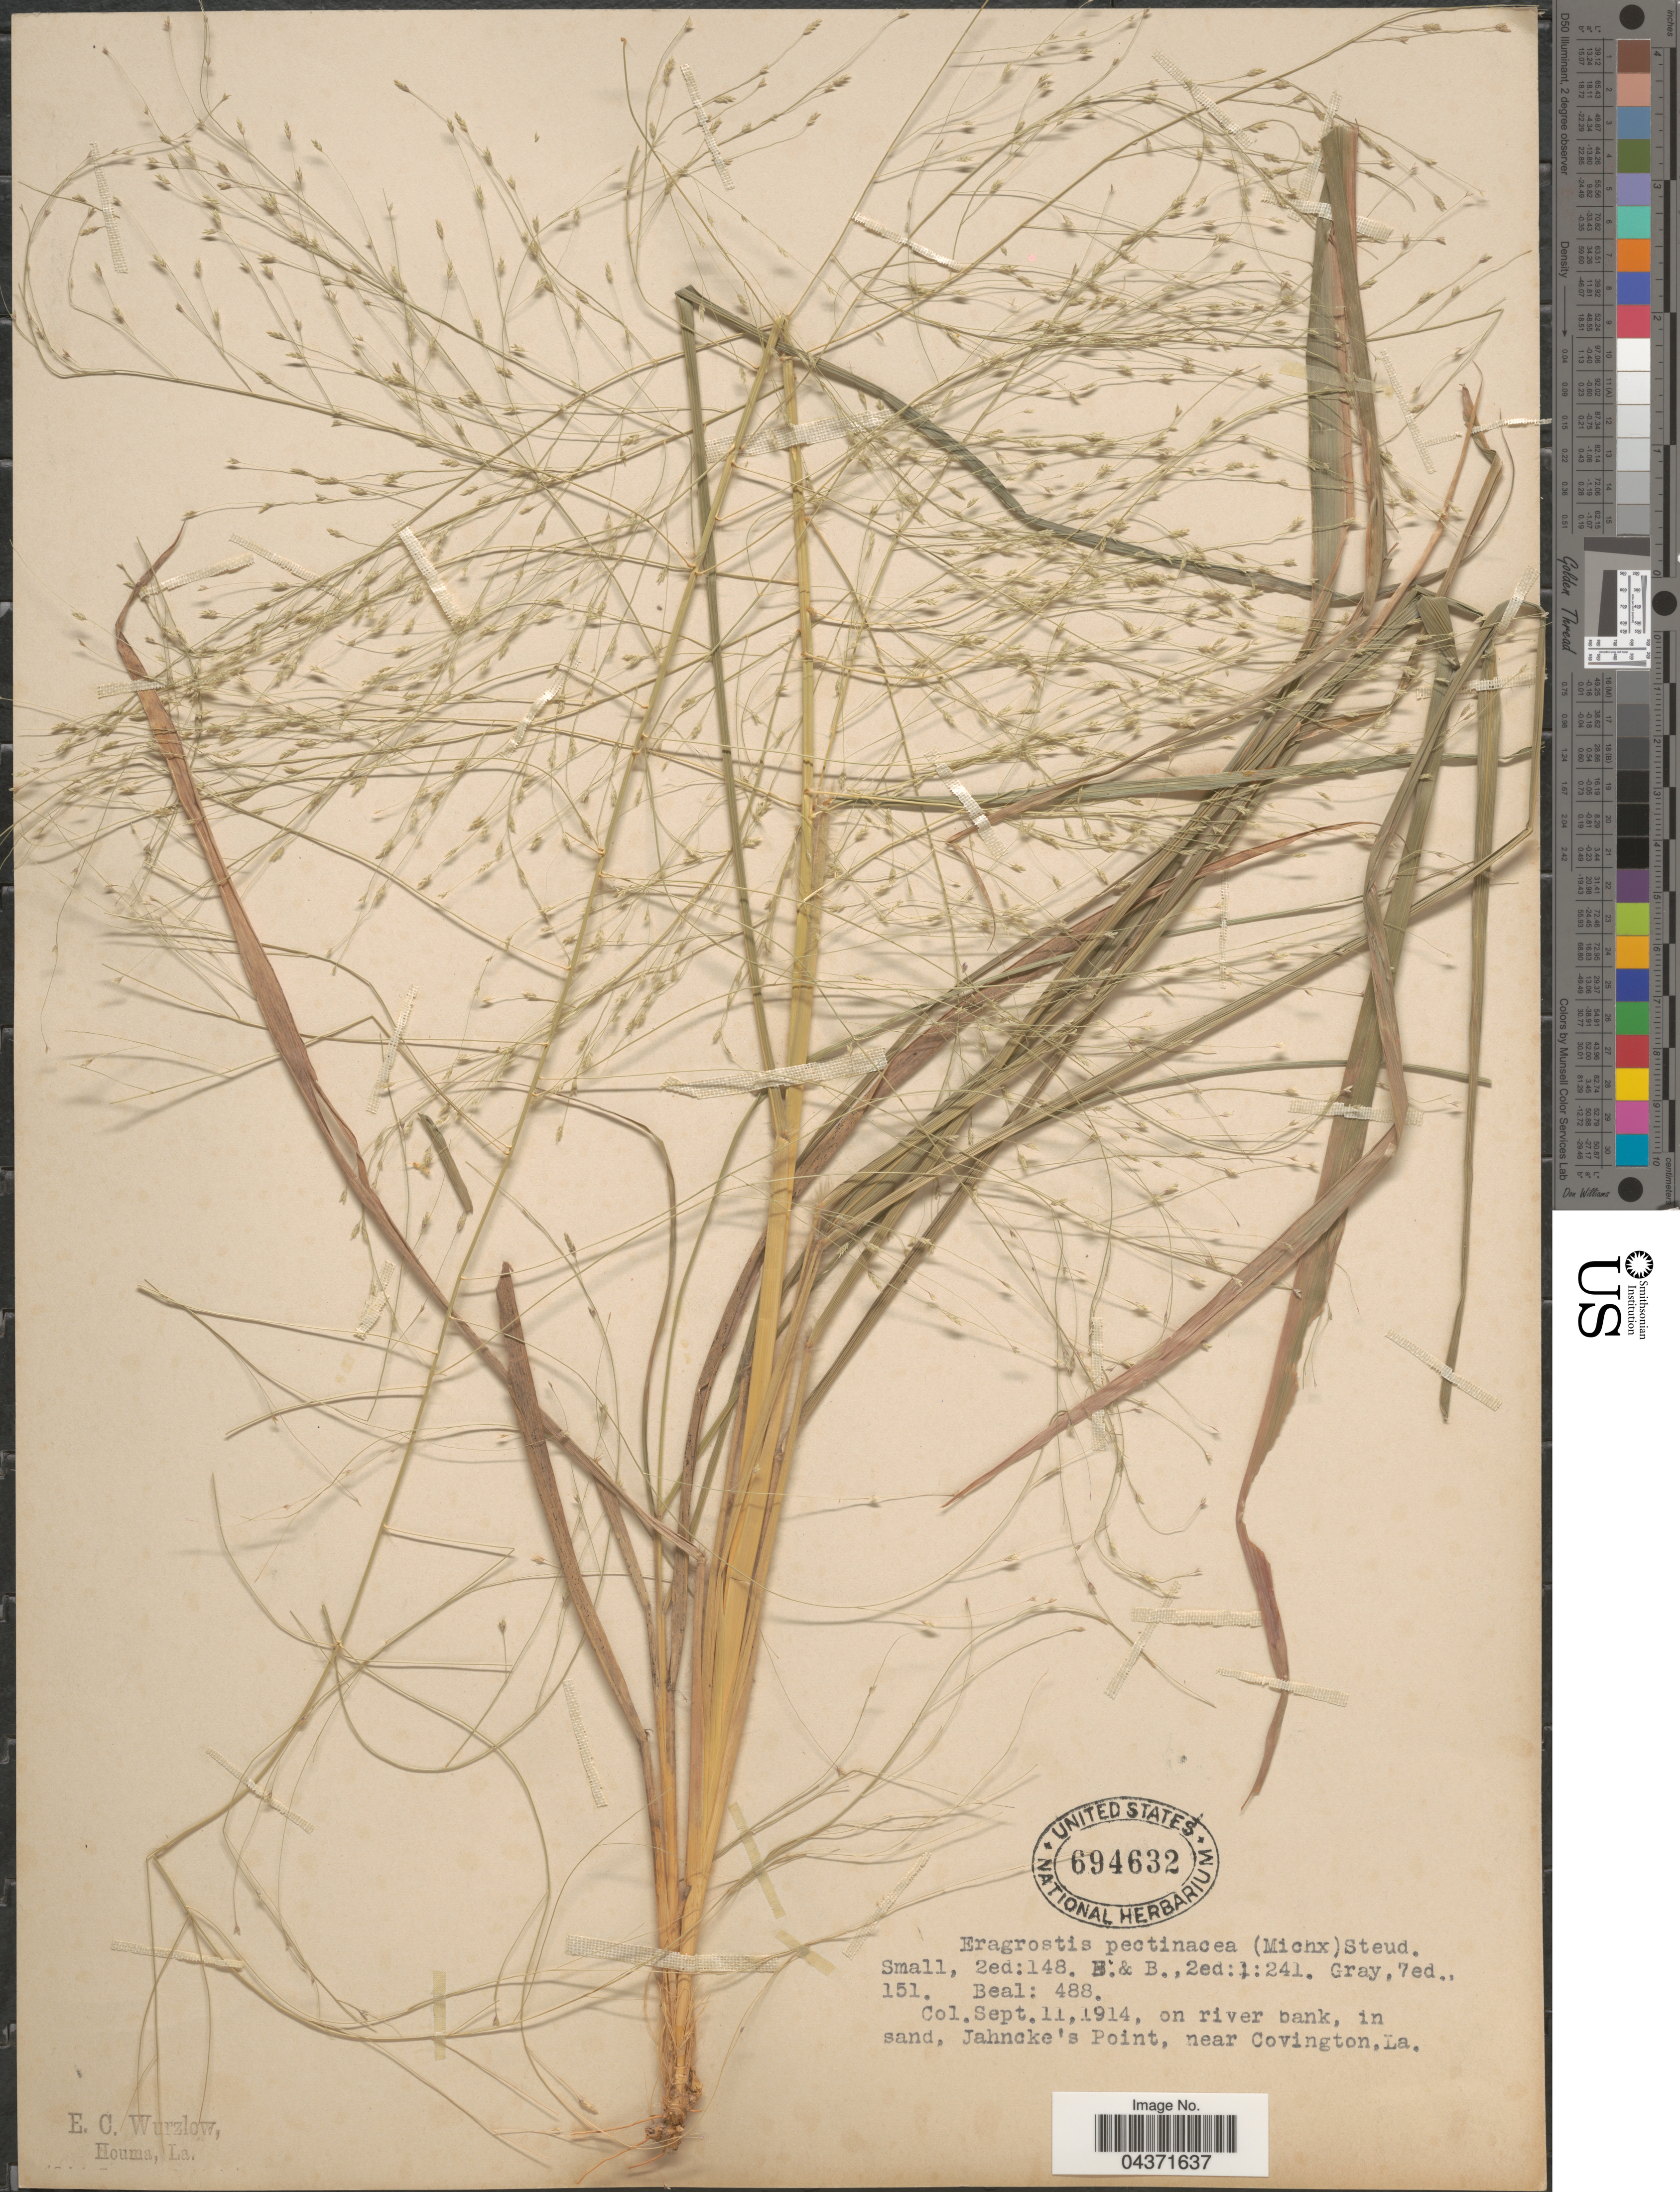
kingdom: Plantae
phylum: Tracheophyta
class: Liliopsida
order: Poales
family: Poaceae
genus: Eragrostis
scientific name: Eragrostis spectabilis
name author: (Pursh) Steud.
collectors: Beal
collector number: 488?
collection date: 1914-09-11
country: United States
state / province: Louisiana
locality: Jahncke's Point, near Covington.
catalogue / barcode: US 694632